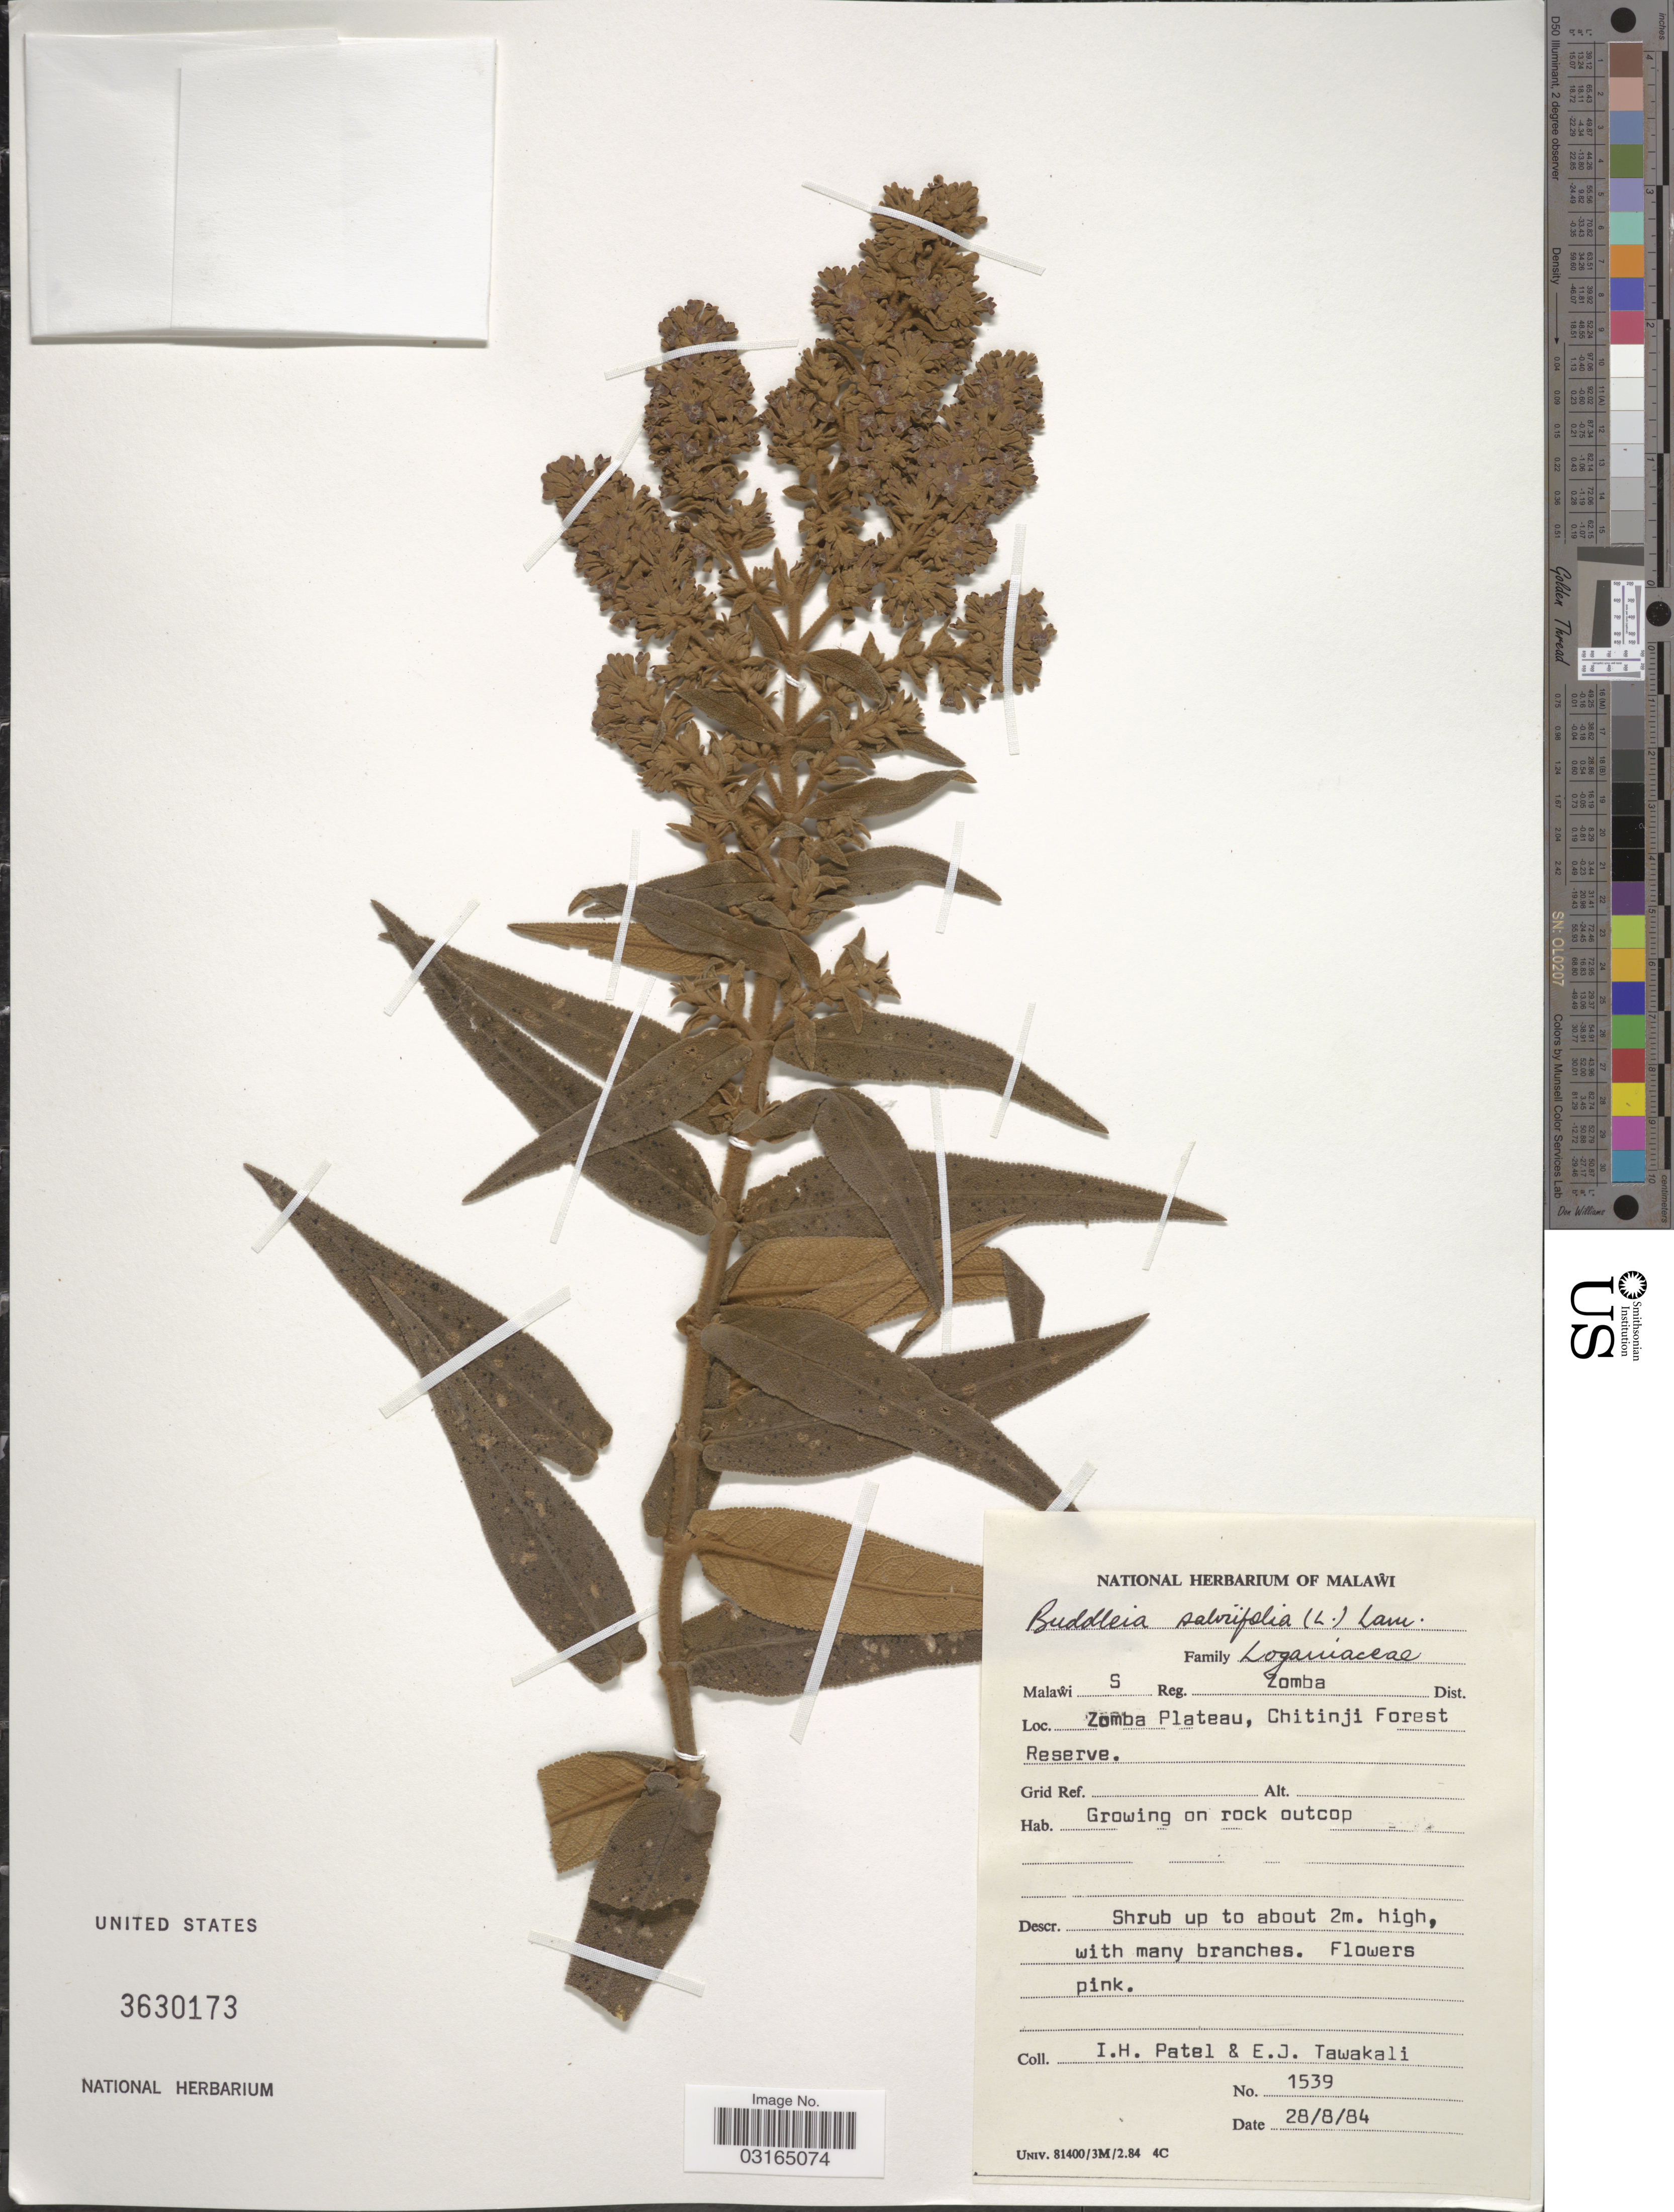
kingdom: Plantae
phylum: Tracheophyta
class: Magnoliopsida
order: Lamiales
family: Scrophulariaceae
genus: Buddleja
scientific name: Buddleja salviifolia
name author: (L.) Lam.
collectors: I. Patel & E. Tawakali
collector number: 1539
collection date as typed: Transcribed d/m/y: 28/8/84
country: Malawi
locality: S Reg. Zomba Dist. Zomba Plateau, Chitinji Forest Reserve.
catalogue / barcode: US 3630173